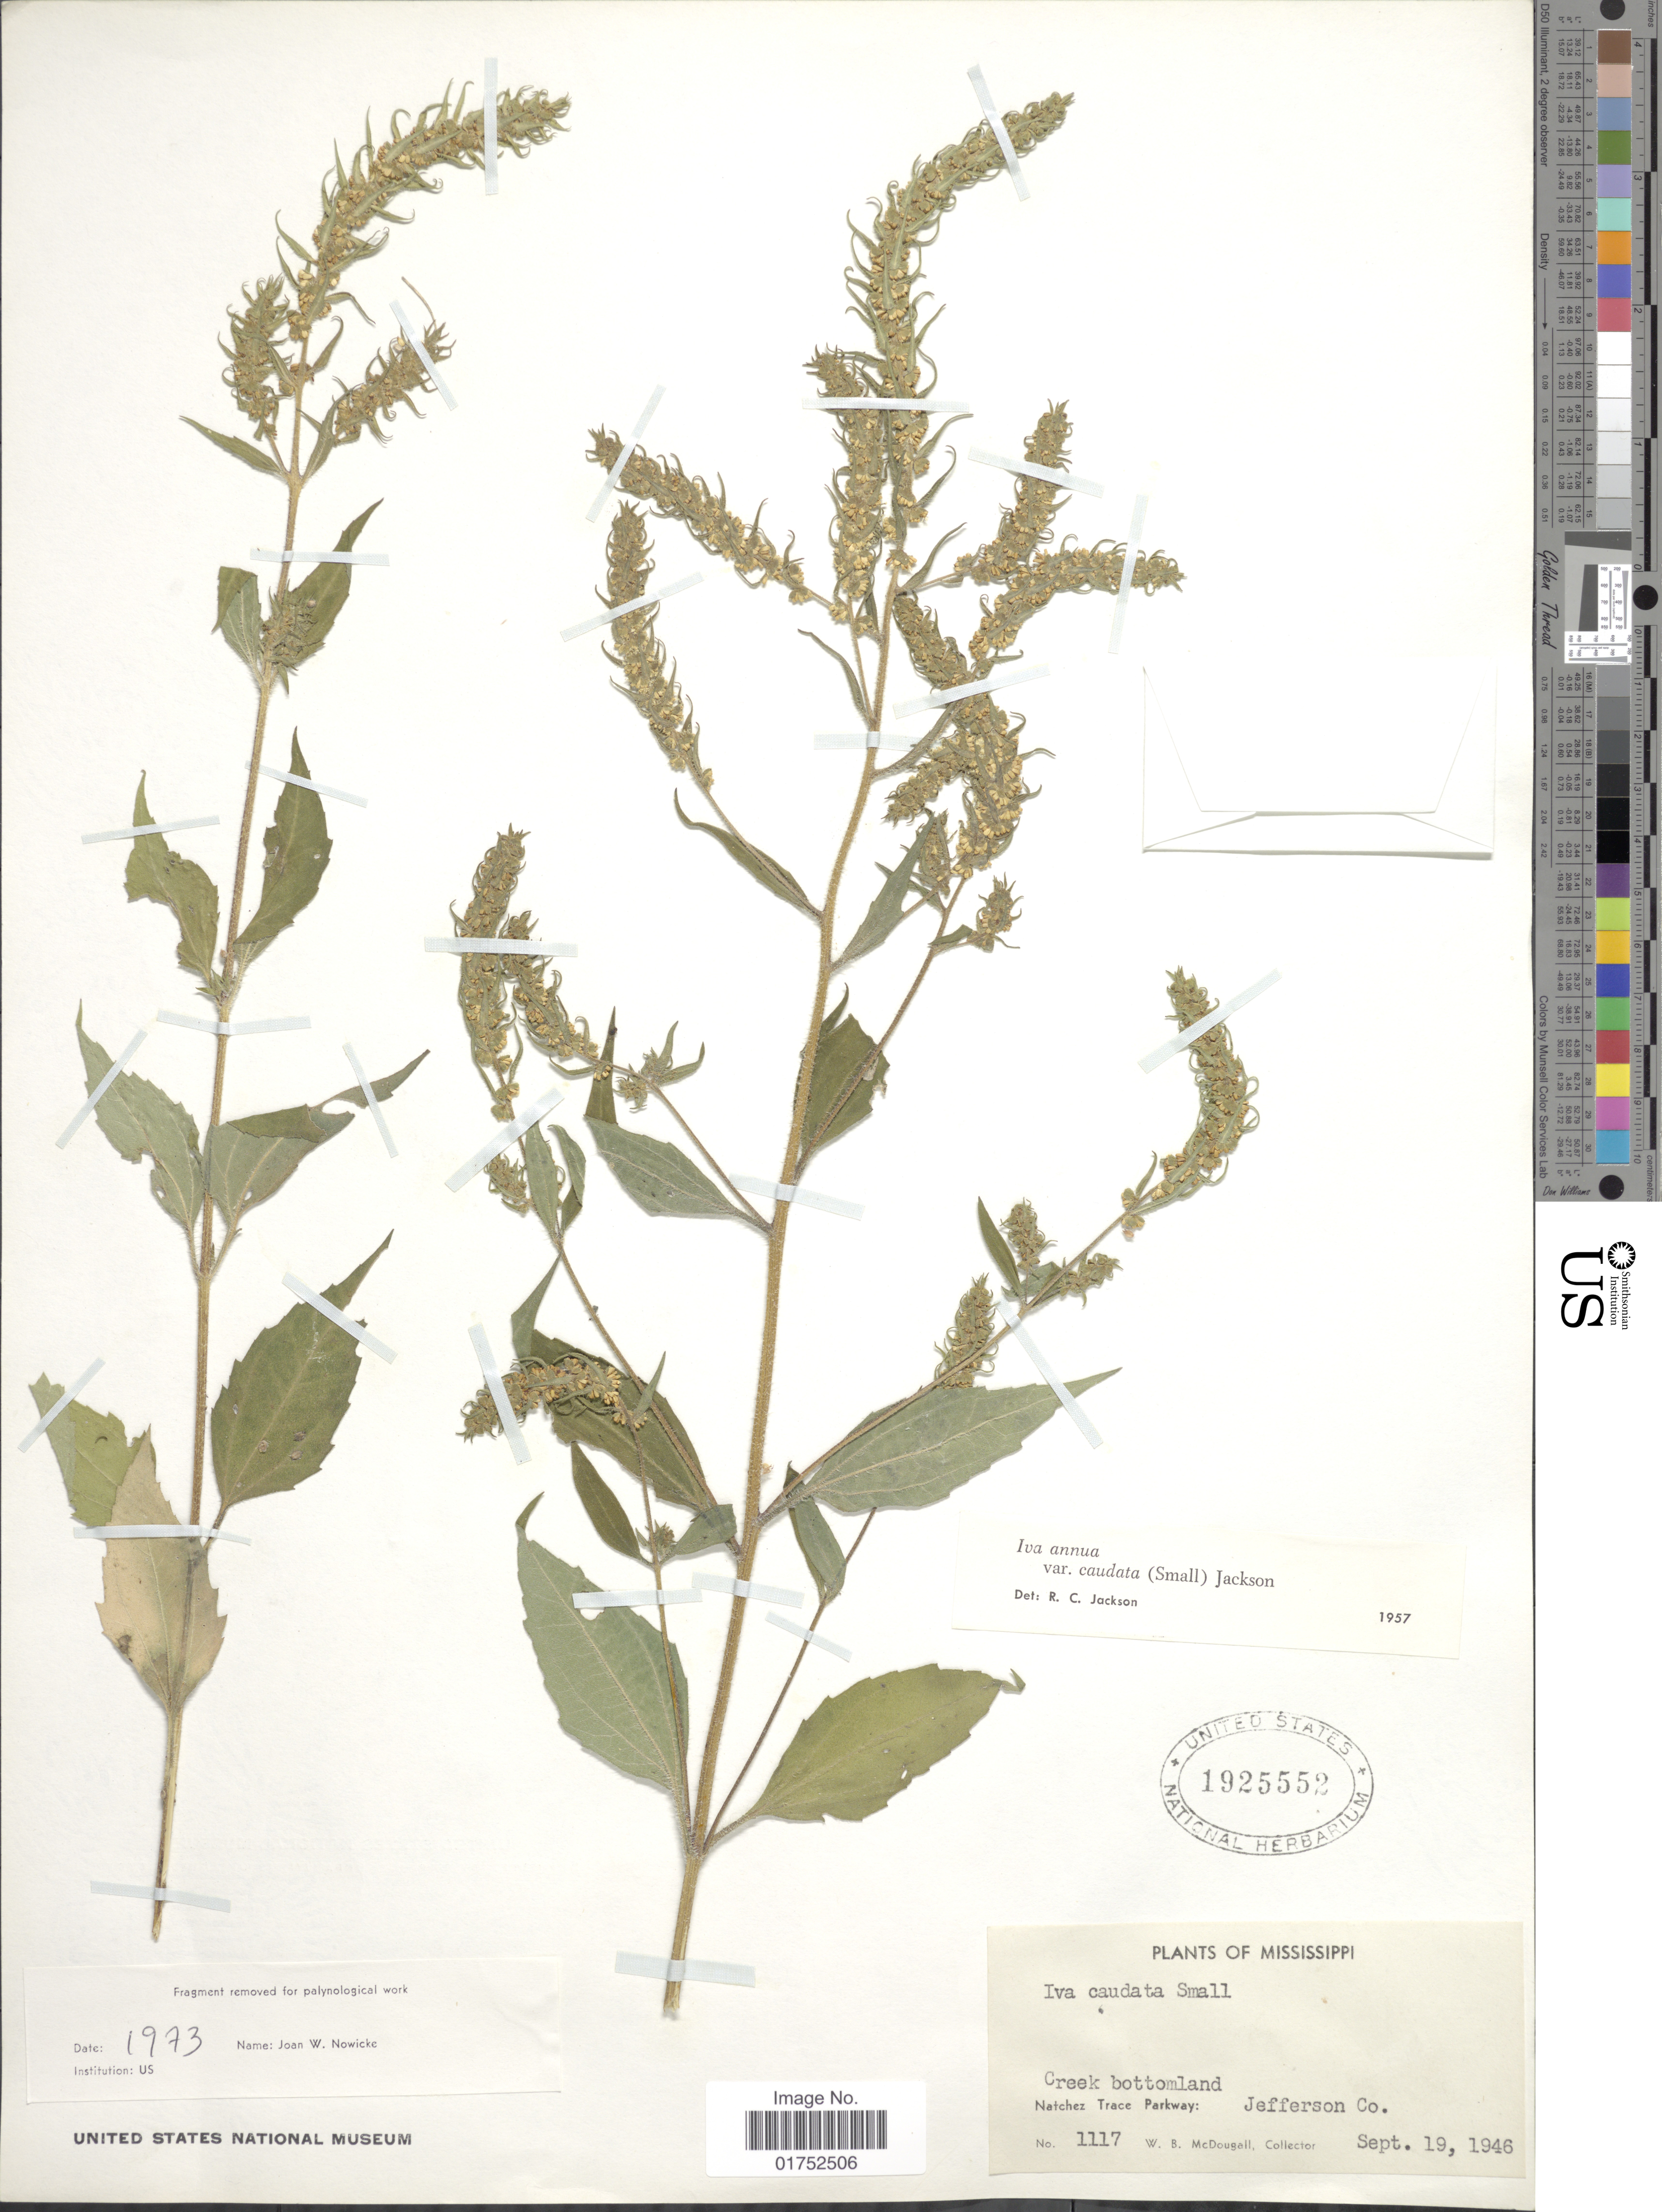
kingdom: Plantae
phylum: Tracheophyta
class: Magnoliopsida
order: Asterales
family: Asteraceae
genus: Iva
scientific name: Iva annua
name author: L.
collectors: W. B. McDougall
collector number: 1117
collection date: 1946-09-19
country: United States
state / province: Mississippi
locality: Creek bottomland, Natchez Trace Parkway, Jefferson Co.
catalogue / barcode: US 1925552